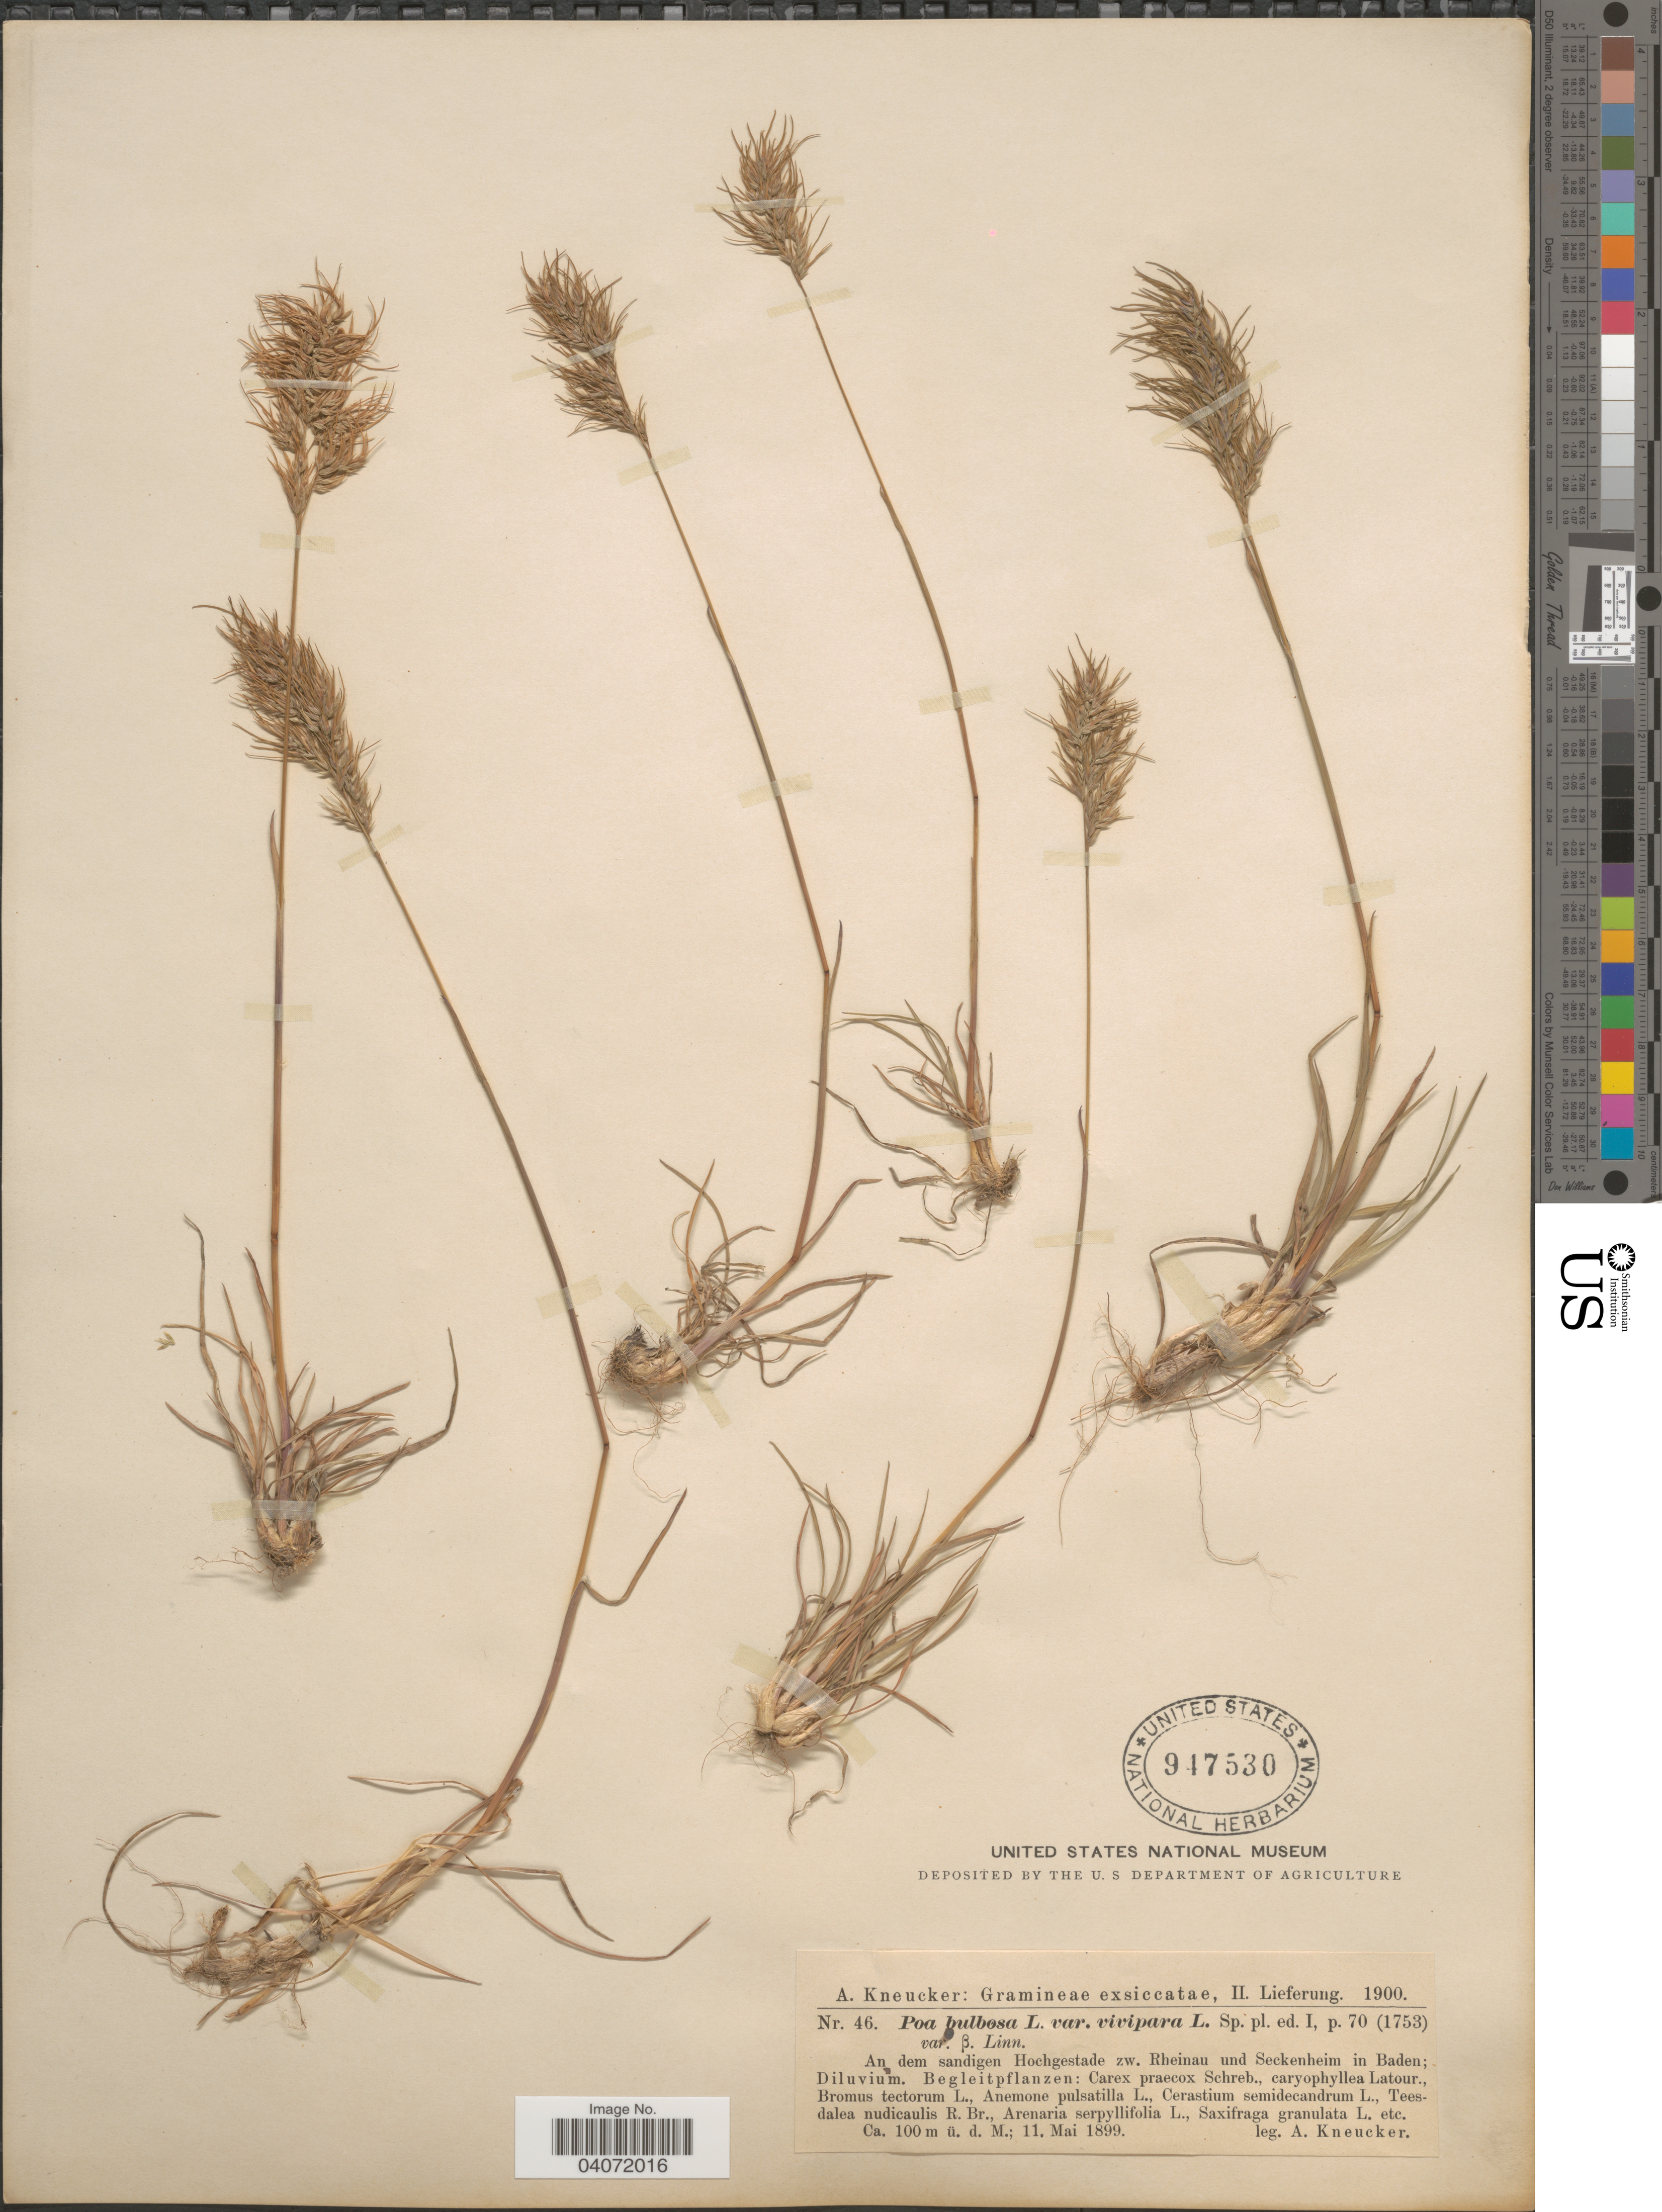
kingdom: Plantae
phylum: Tracheophyta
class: Liliopsida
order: Poales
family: Poaceae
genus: Poa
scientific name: Poa bulbosa subsp. bulbosa var. vivipara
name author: Koeler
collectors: A. Kneucker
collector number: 46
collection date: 1899-05-11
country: Germany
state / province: Baden-Württemberg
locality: An dem sandigen Hochgestade zw. Rheinau und Seckenheim in Basen; Diluvium.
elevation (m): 100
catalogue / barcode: US 947530